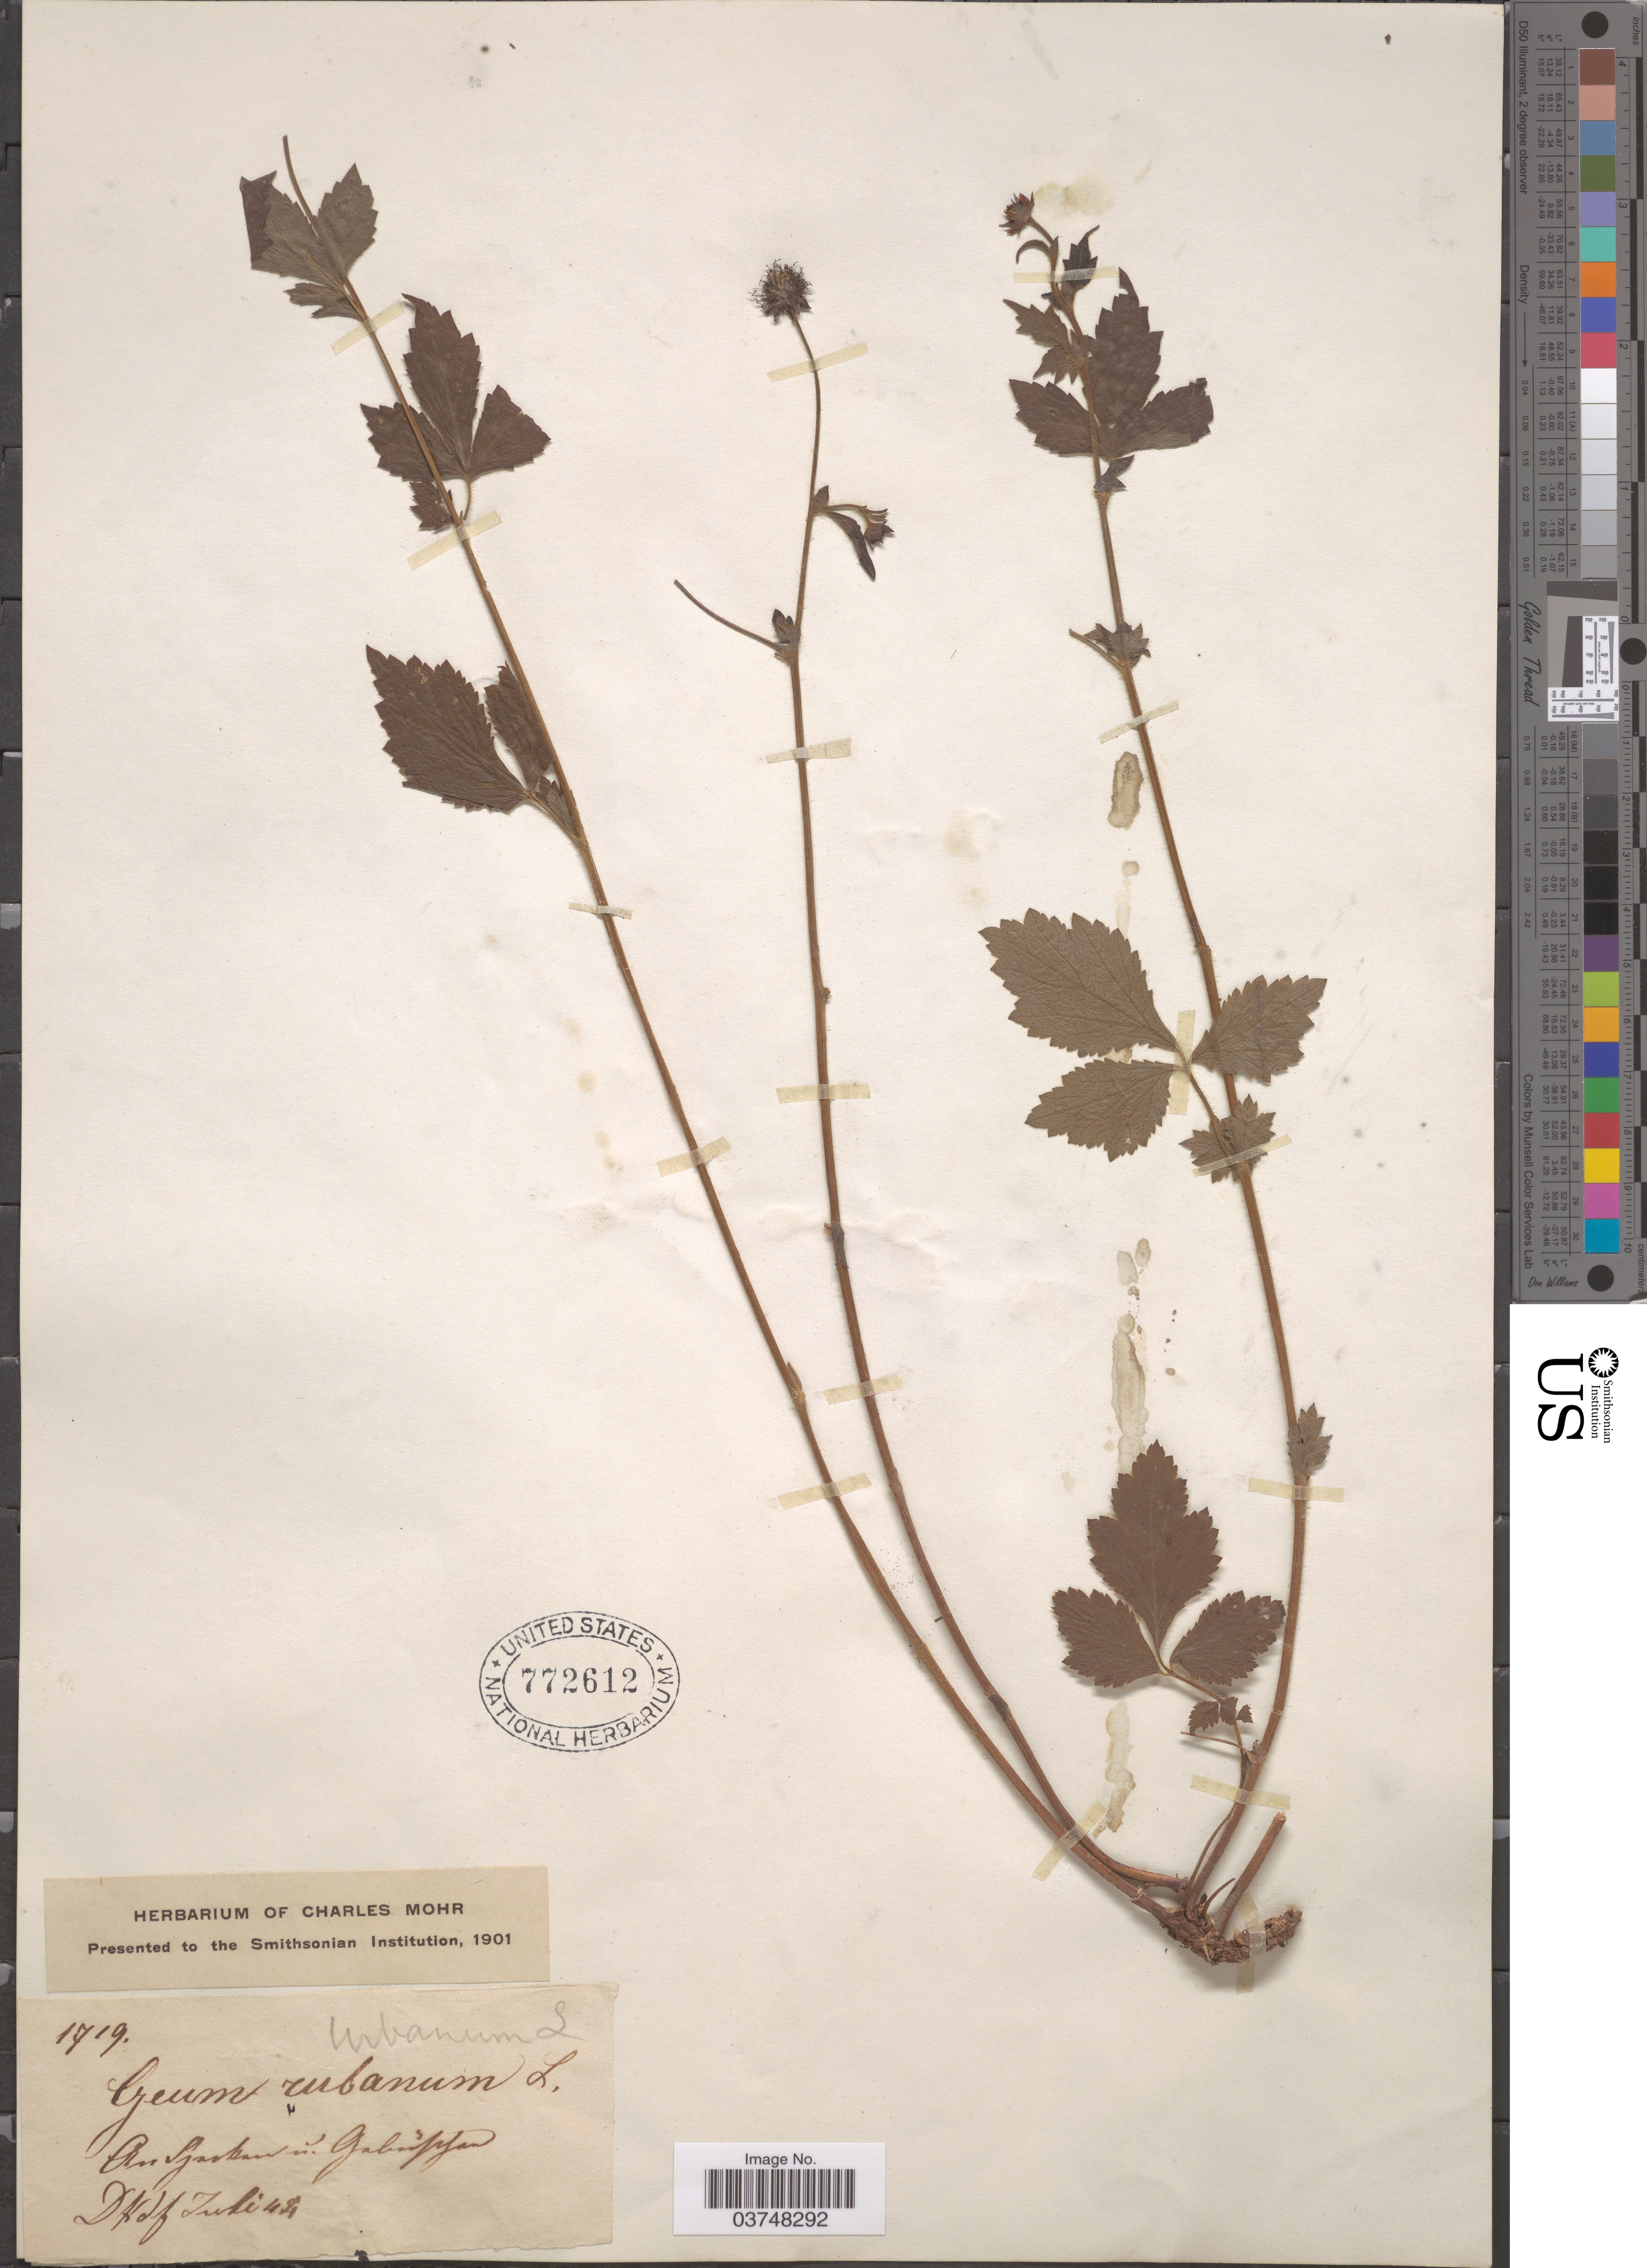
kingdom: Plantae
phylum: Tracheophyta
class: Magnoliopsida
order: Rosales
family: Rosaceae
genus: Geum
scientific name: Geum urbanum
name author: L.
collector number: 1719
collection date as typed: Transcribed d/m/y: /7/44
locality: [illegible text].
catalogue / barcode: US 772612